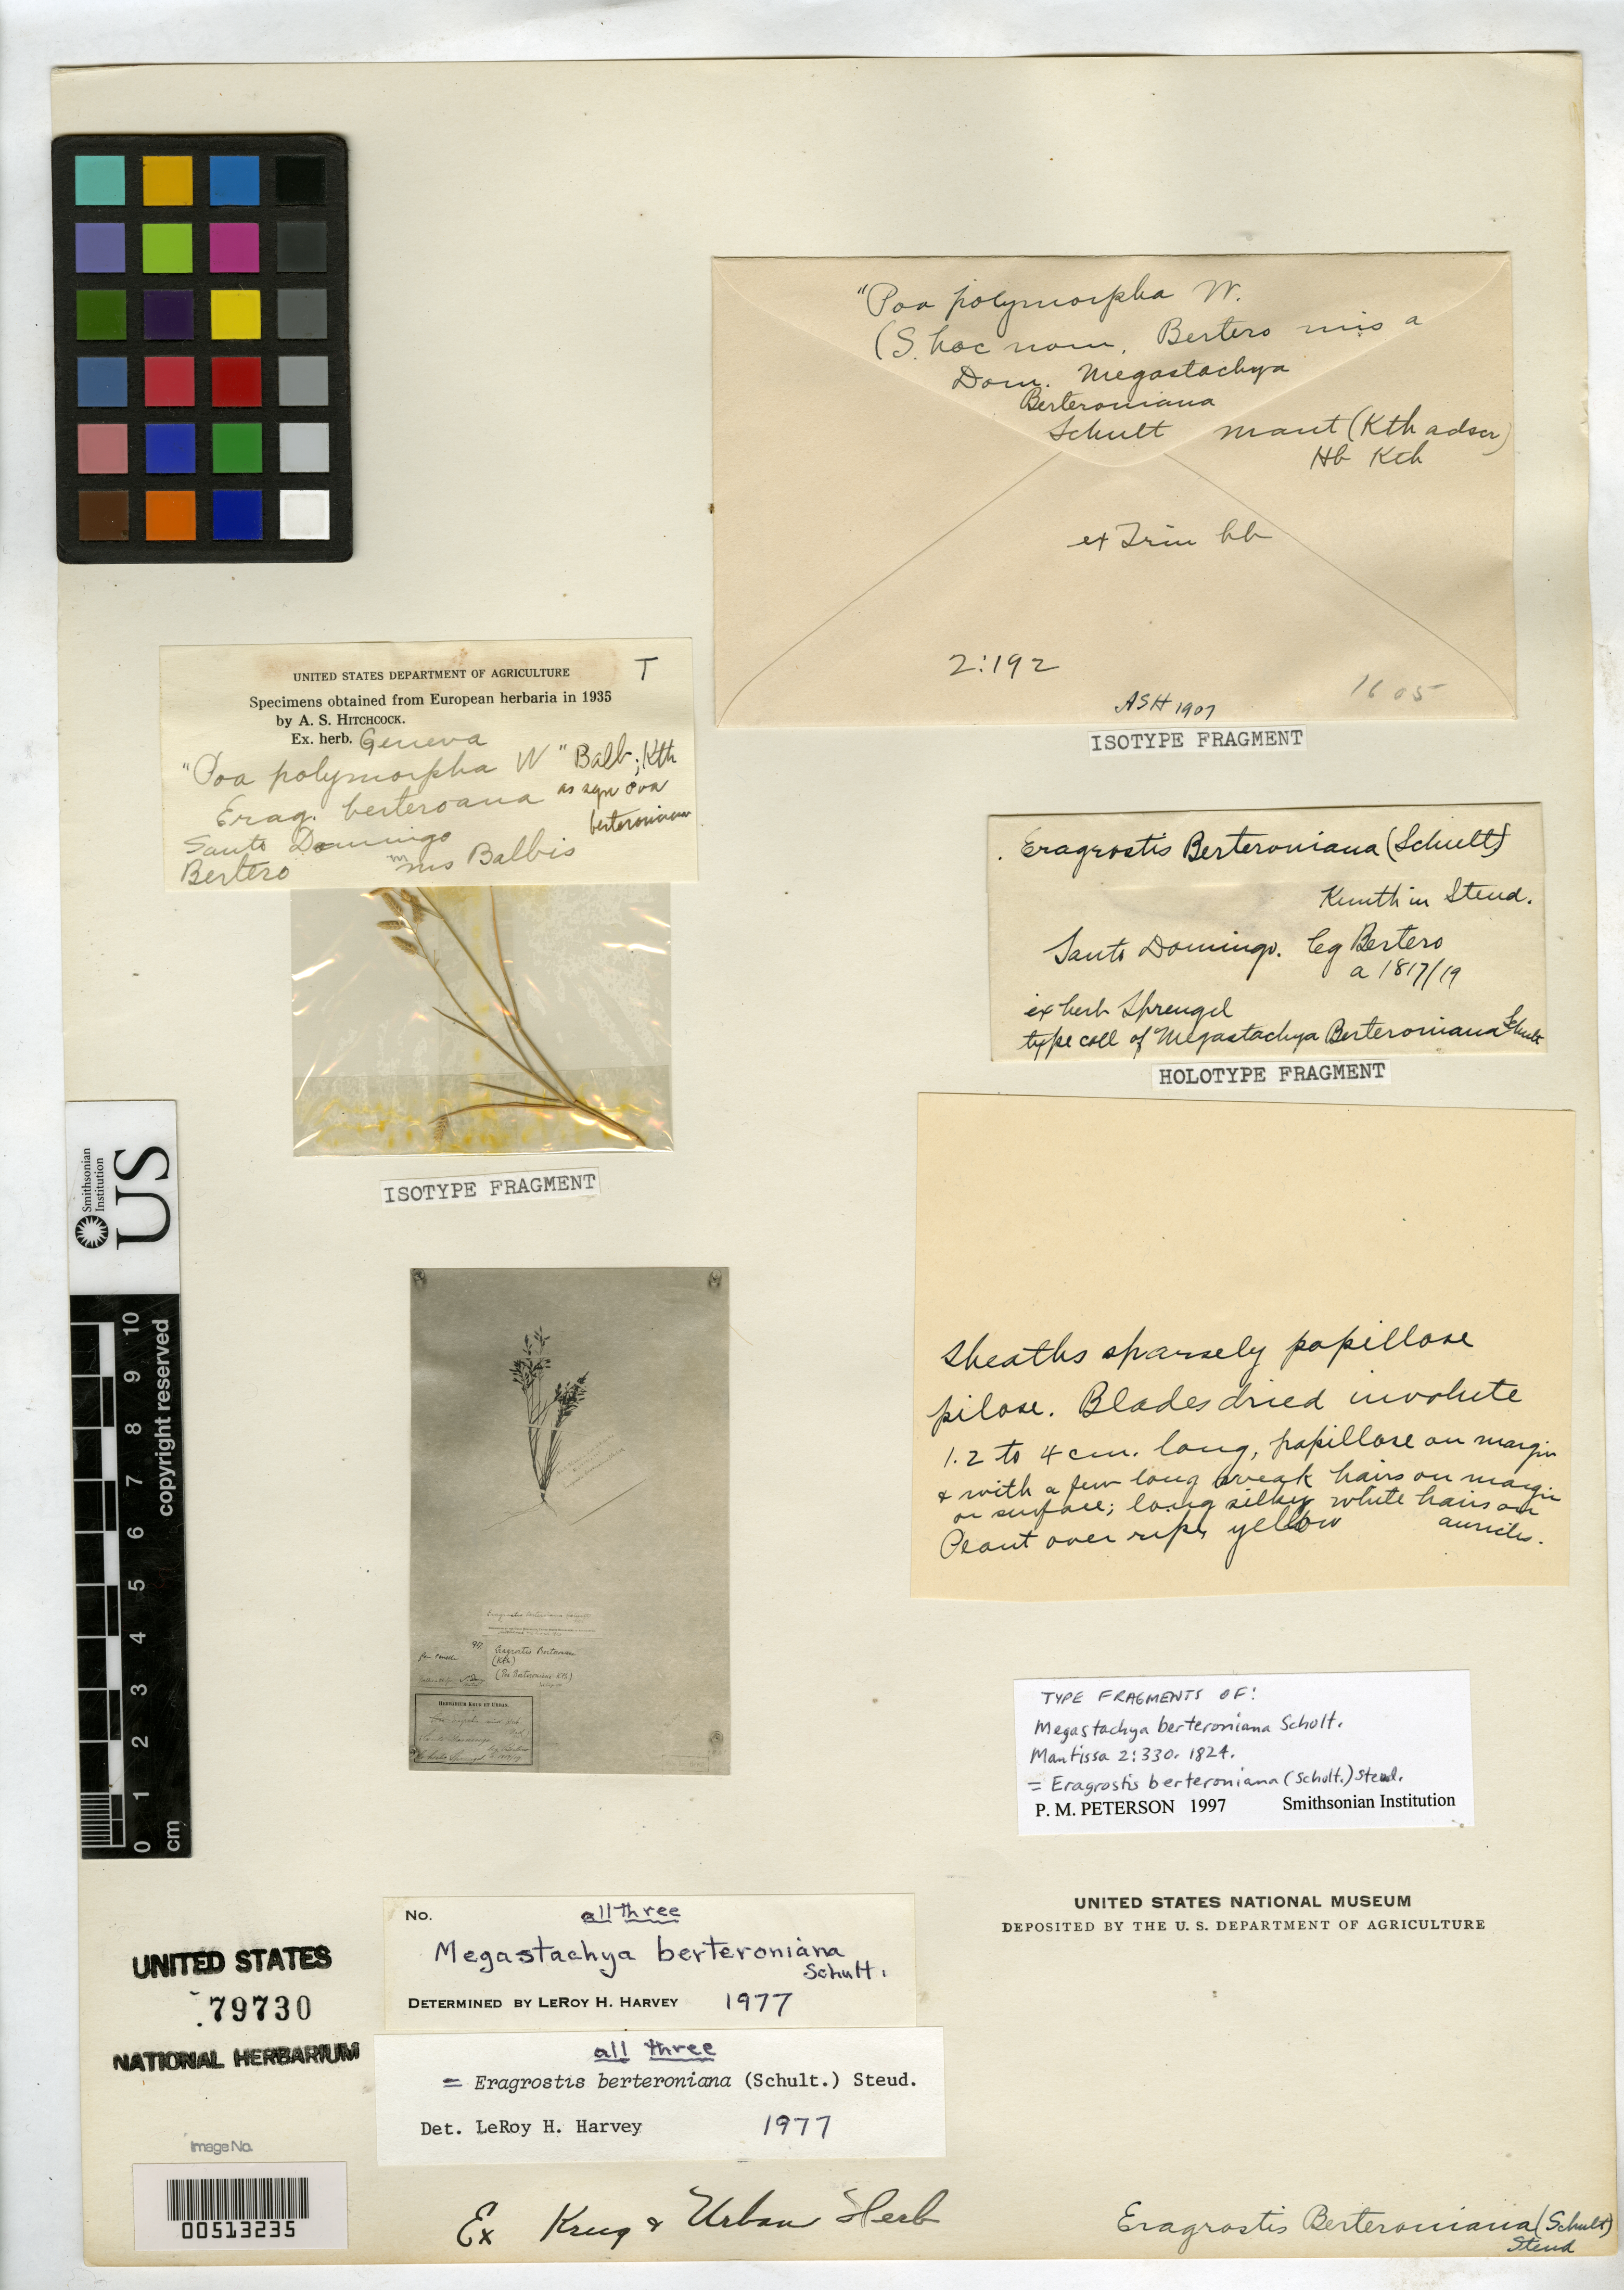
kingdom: Plantae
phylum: Tracheophyta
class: Liliopsida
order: Poales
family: Poaceae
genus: Megastachya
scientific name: Megastachya berteroniana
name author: Schult.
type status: Type Fragment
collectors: C. L. G. Bertero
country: Dominican Republic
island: Hispaniola Island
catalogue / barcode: US 79730